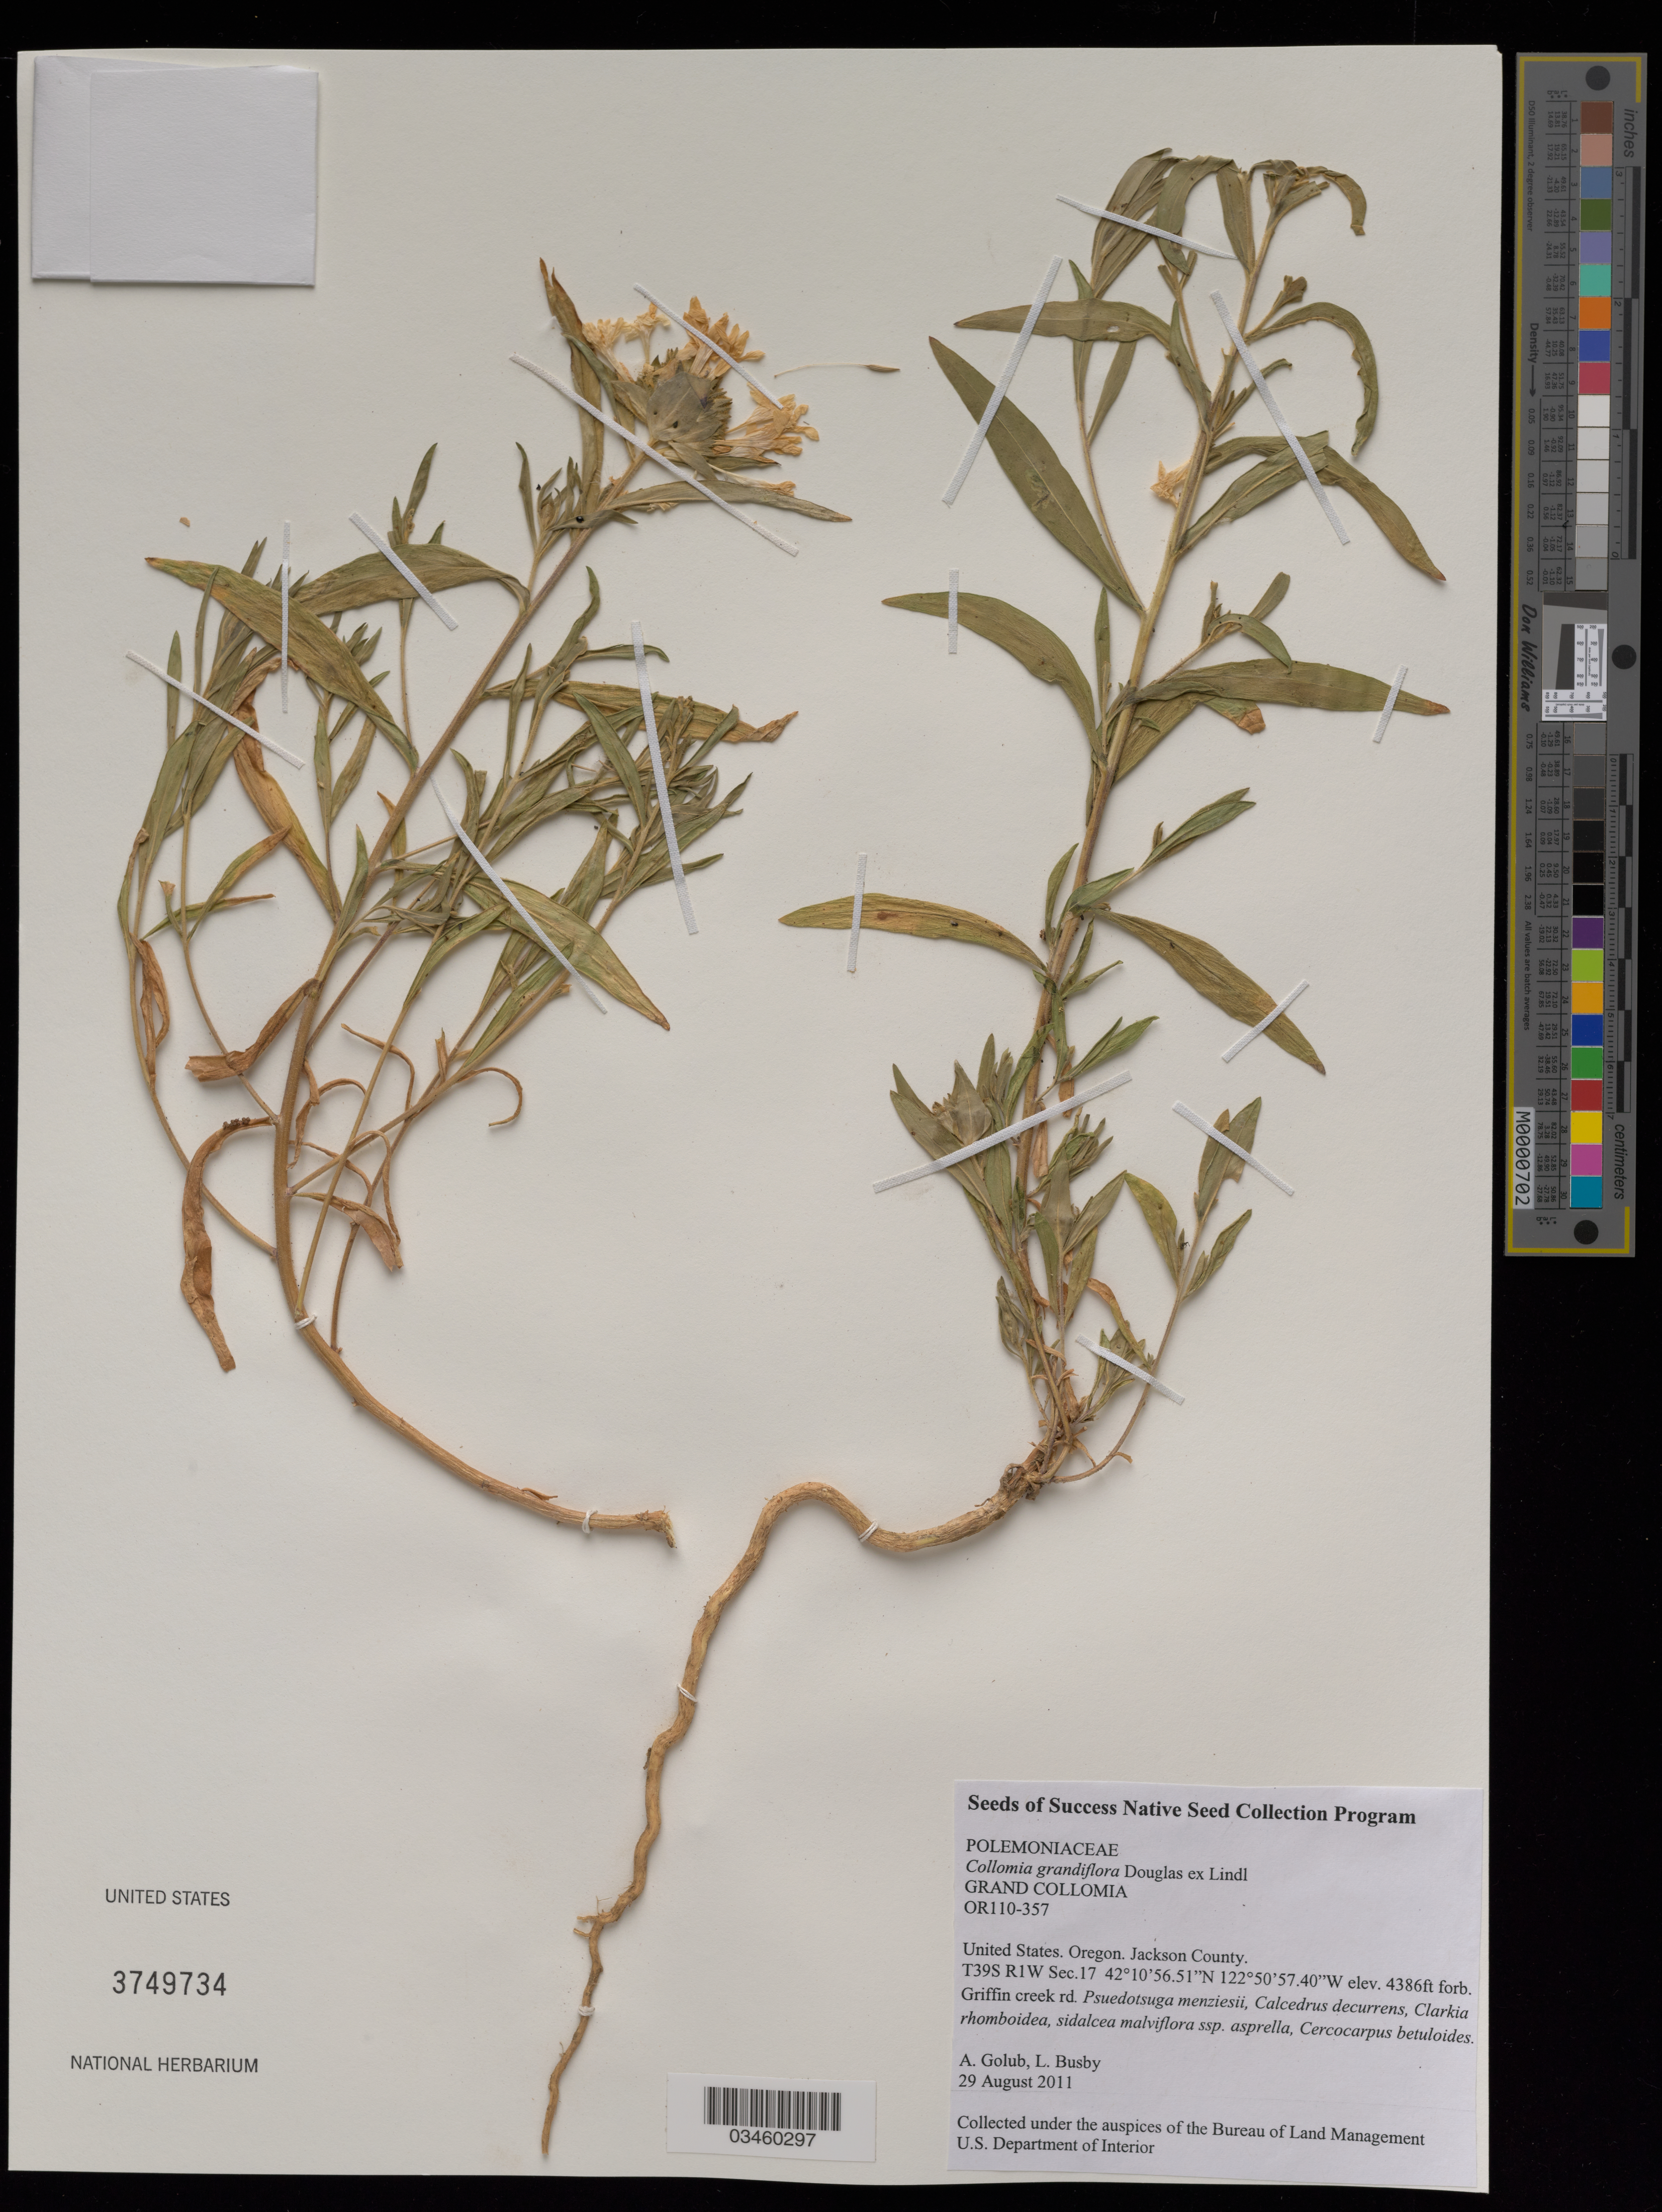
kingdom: Plantae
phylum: Tracheophyta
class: Magnoliopsida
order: Ericales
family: Polemoniaceae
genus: Collomia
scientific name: Collomia grandiflora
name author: Douglas ex Lindl.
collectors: A. Golub & L. Busby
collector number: OR110-357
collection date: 2011-08-29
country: United States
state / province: Oregon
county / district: Jackson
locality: Griffin Creek Rd. T39S R1W Sec 17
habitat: With Pseudotsuga menziesii, Calcedrus decurrens, Clarkia rhomboidea, ect.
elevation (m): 1337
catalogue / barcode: US 3749734